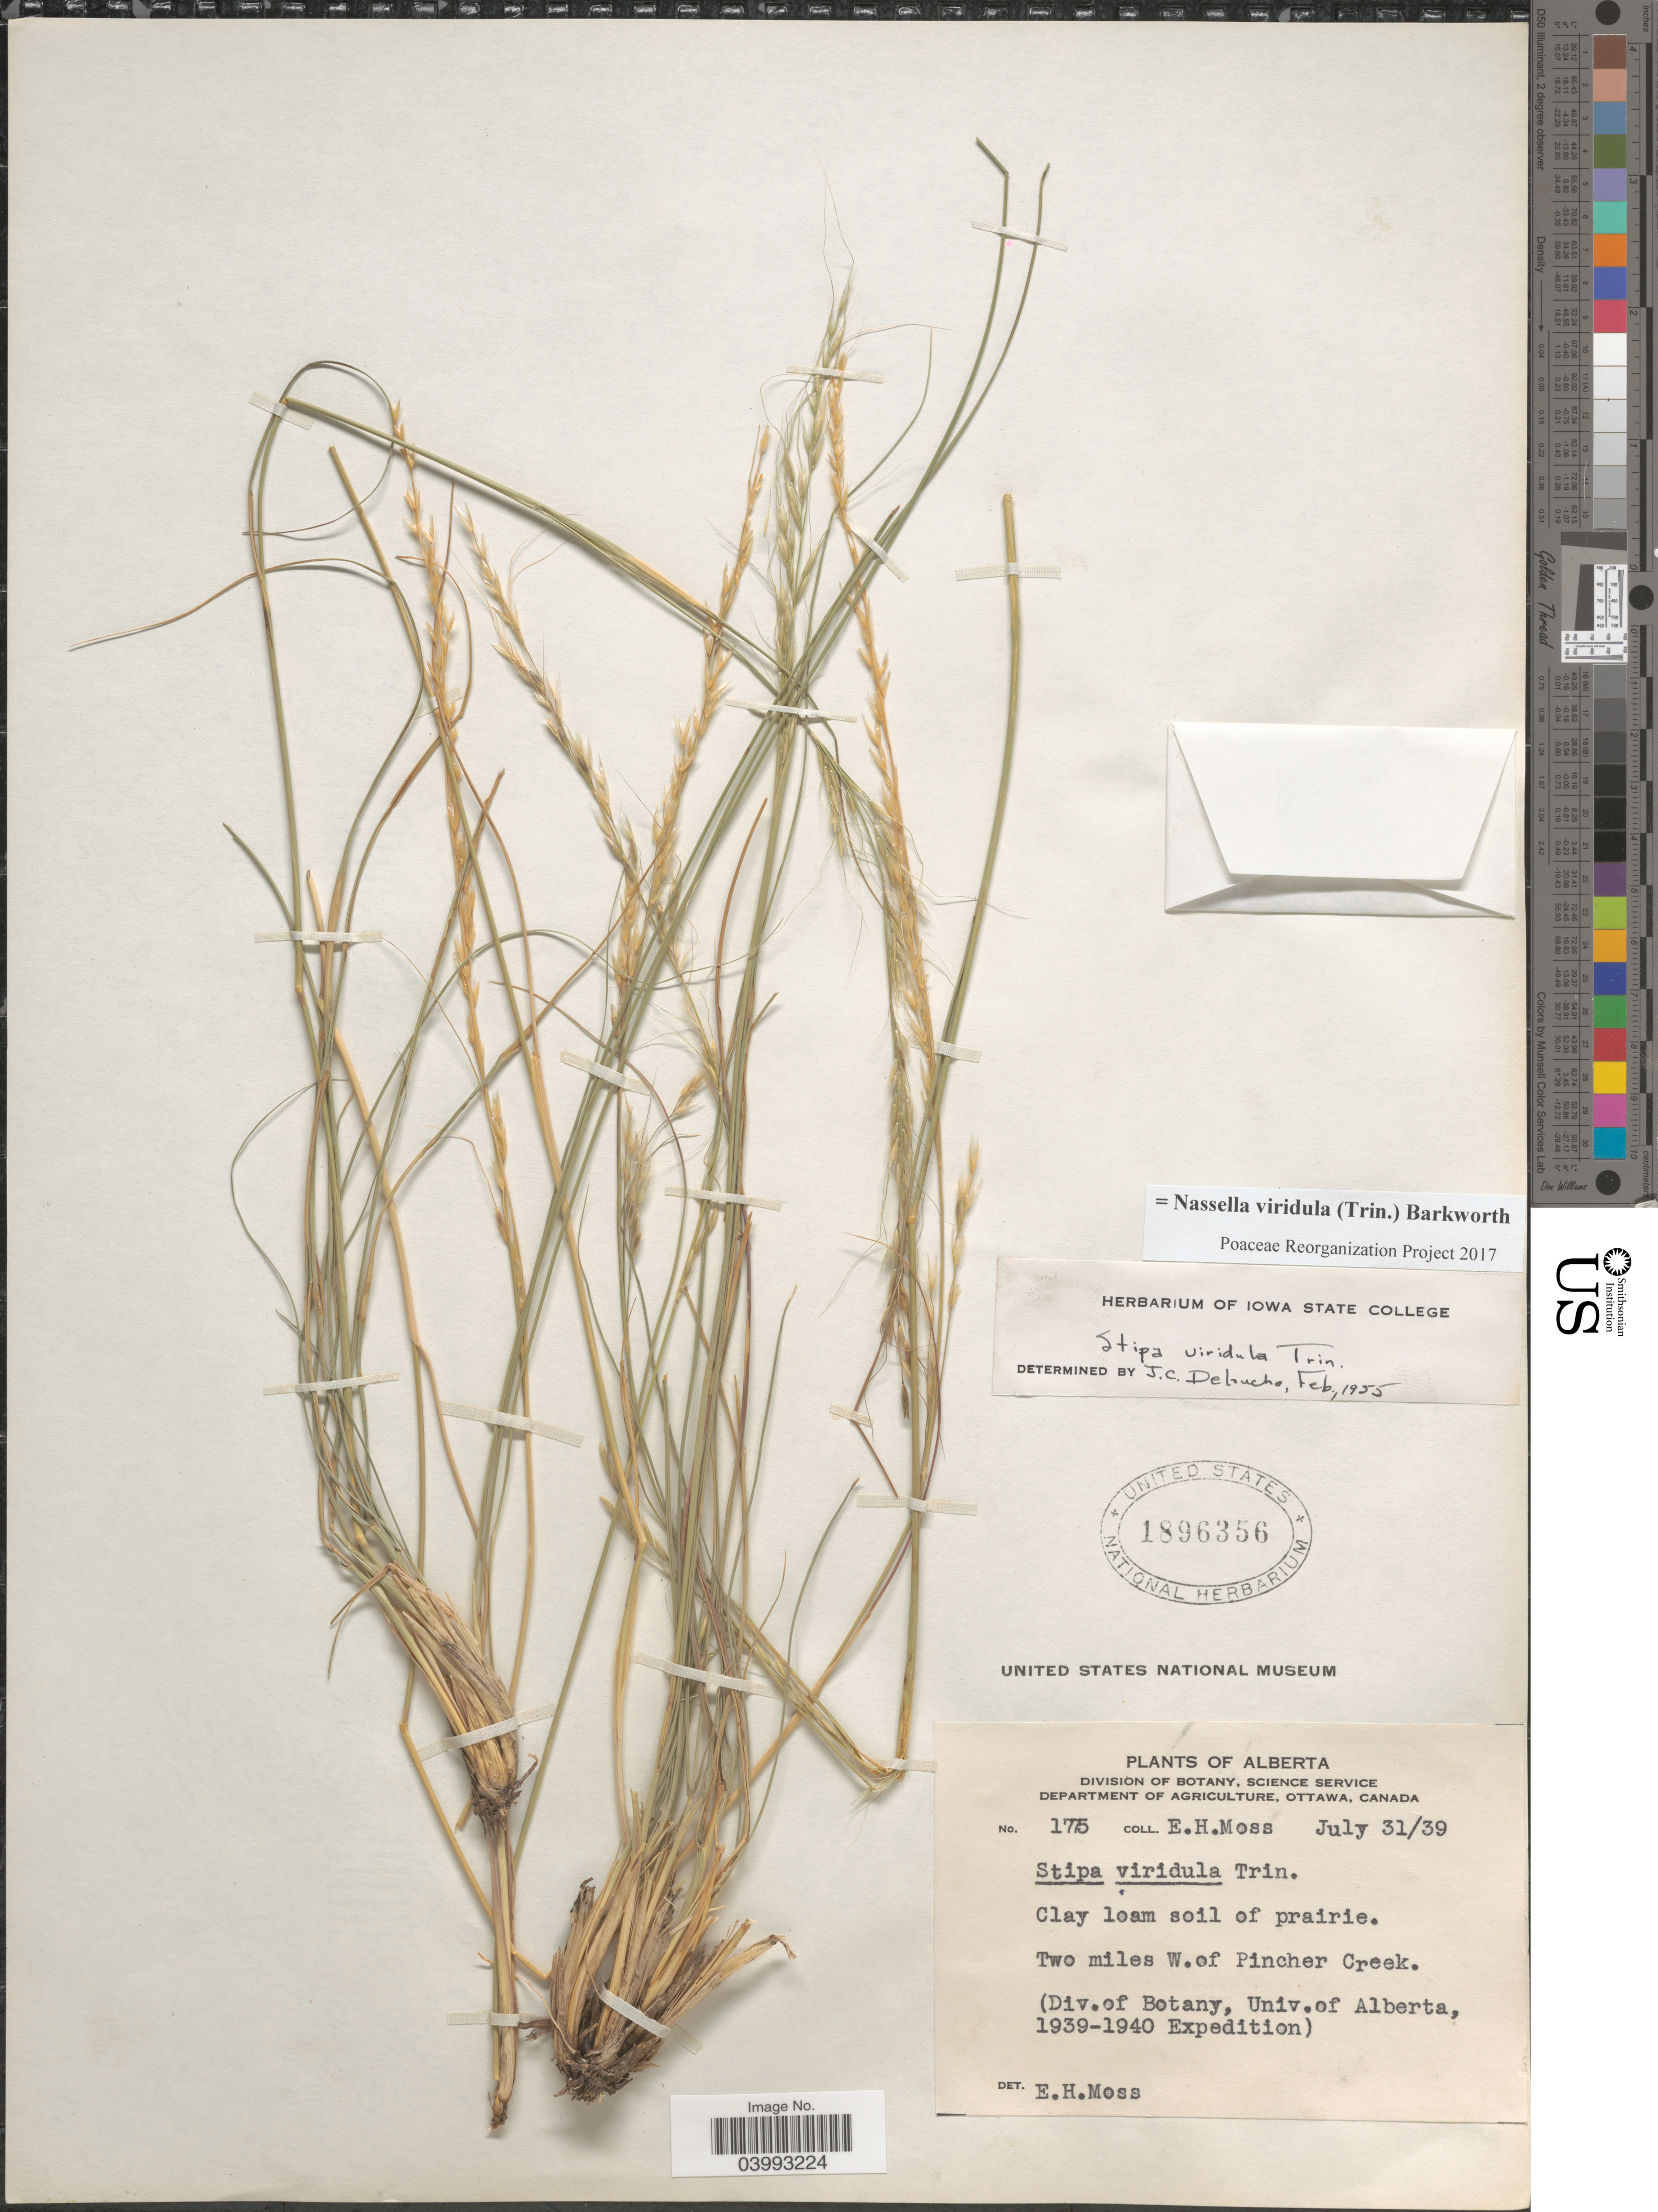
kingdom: Plantae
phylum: Tracheophyta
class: Liliopsida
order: Poales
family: Poaceae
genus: Nassella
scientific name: Nassella viridula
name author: (Trin.) Barkworth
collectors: E. Moss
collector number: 1775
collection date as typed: Transcribed d/m/y: 31/7/39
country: Canada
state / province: Alberta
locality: Two miles W. of Pincher Creek.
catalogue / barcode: US 1896356